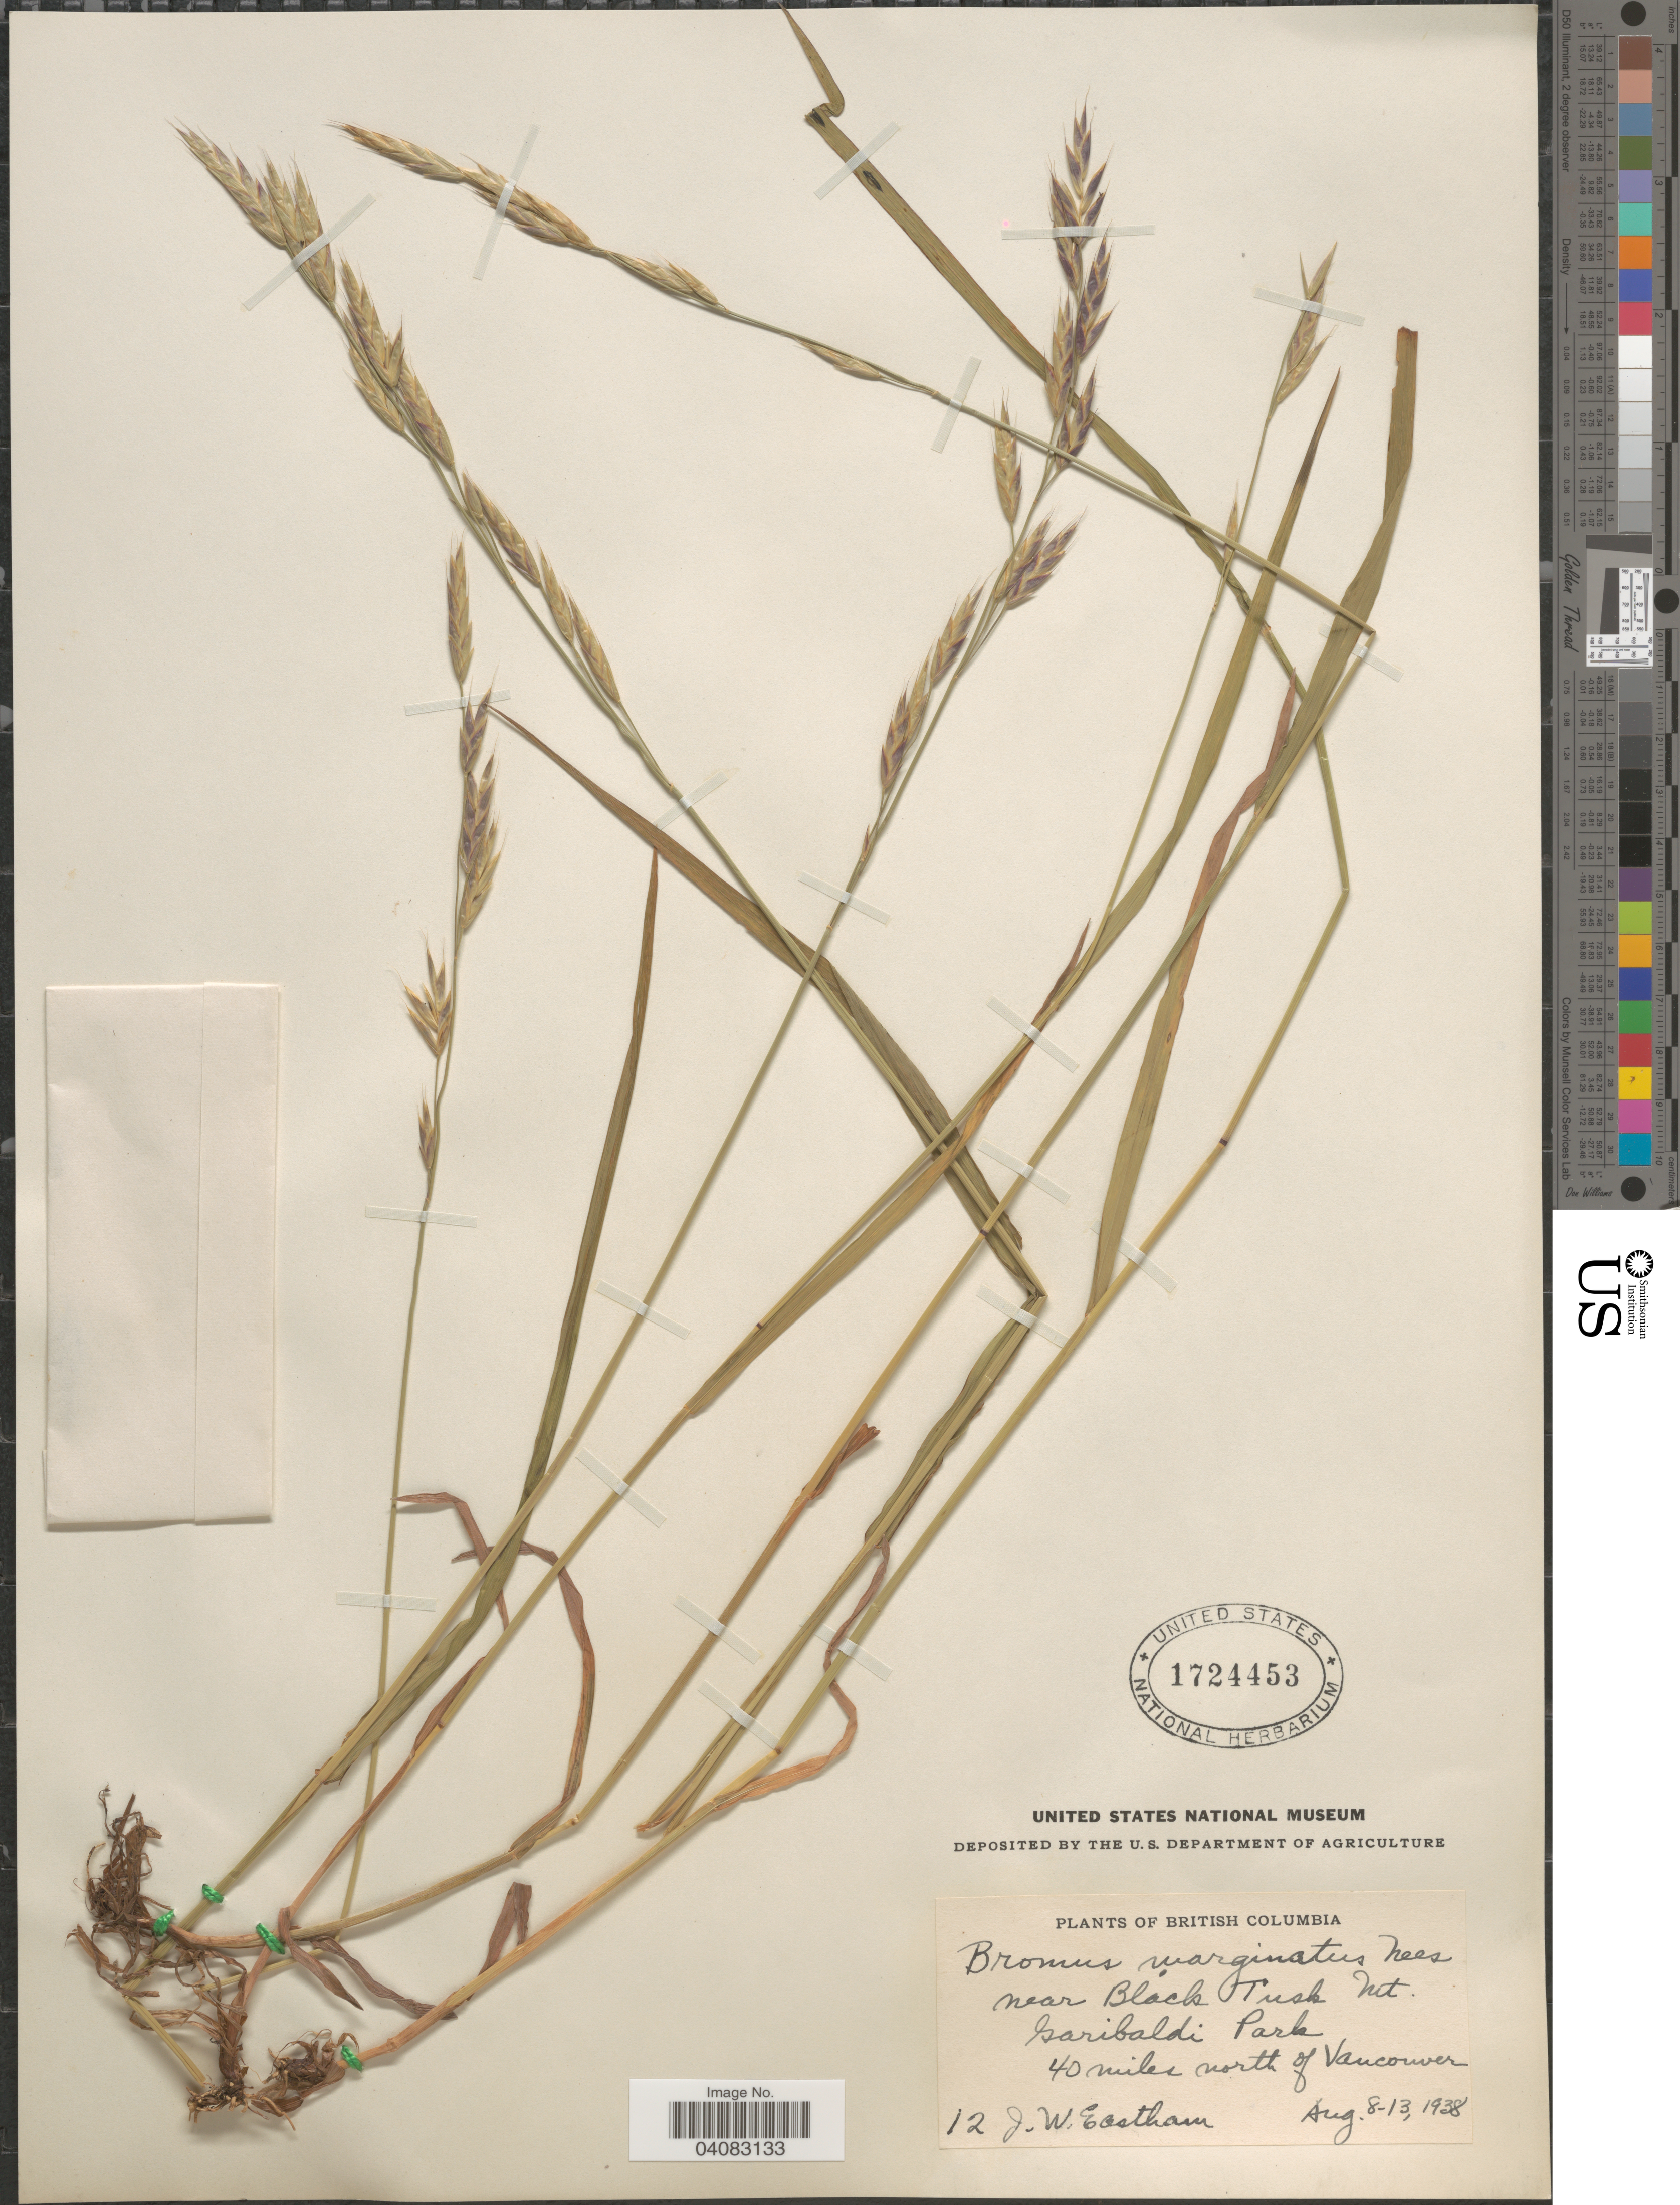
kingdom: Plantae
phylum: Tracheophyta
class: Liliopsida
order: Poales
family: Poaceae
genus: Bromus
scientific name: Bromus marginatus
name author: Nees ex Steud.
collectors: J. Eastham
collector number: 12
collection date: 1938-08-08/1938-08-13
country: Canada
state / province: British Columbia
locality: Near Black Tusk Mt. Garibaldi Park. 40 miles north of Vancouver.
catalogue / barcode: US 1724453